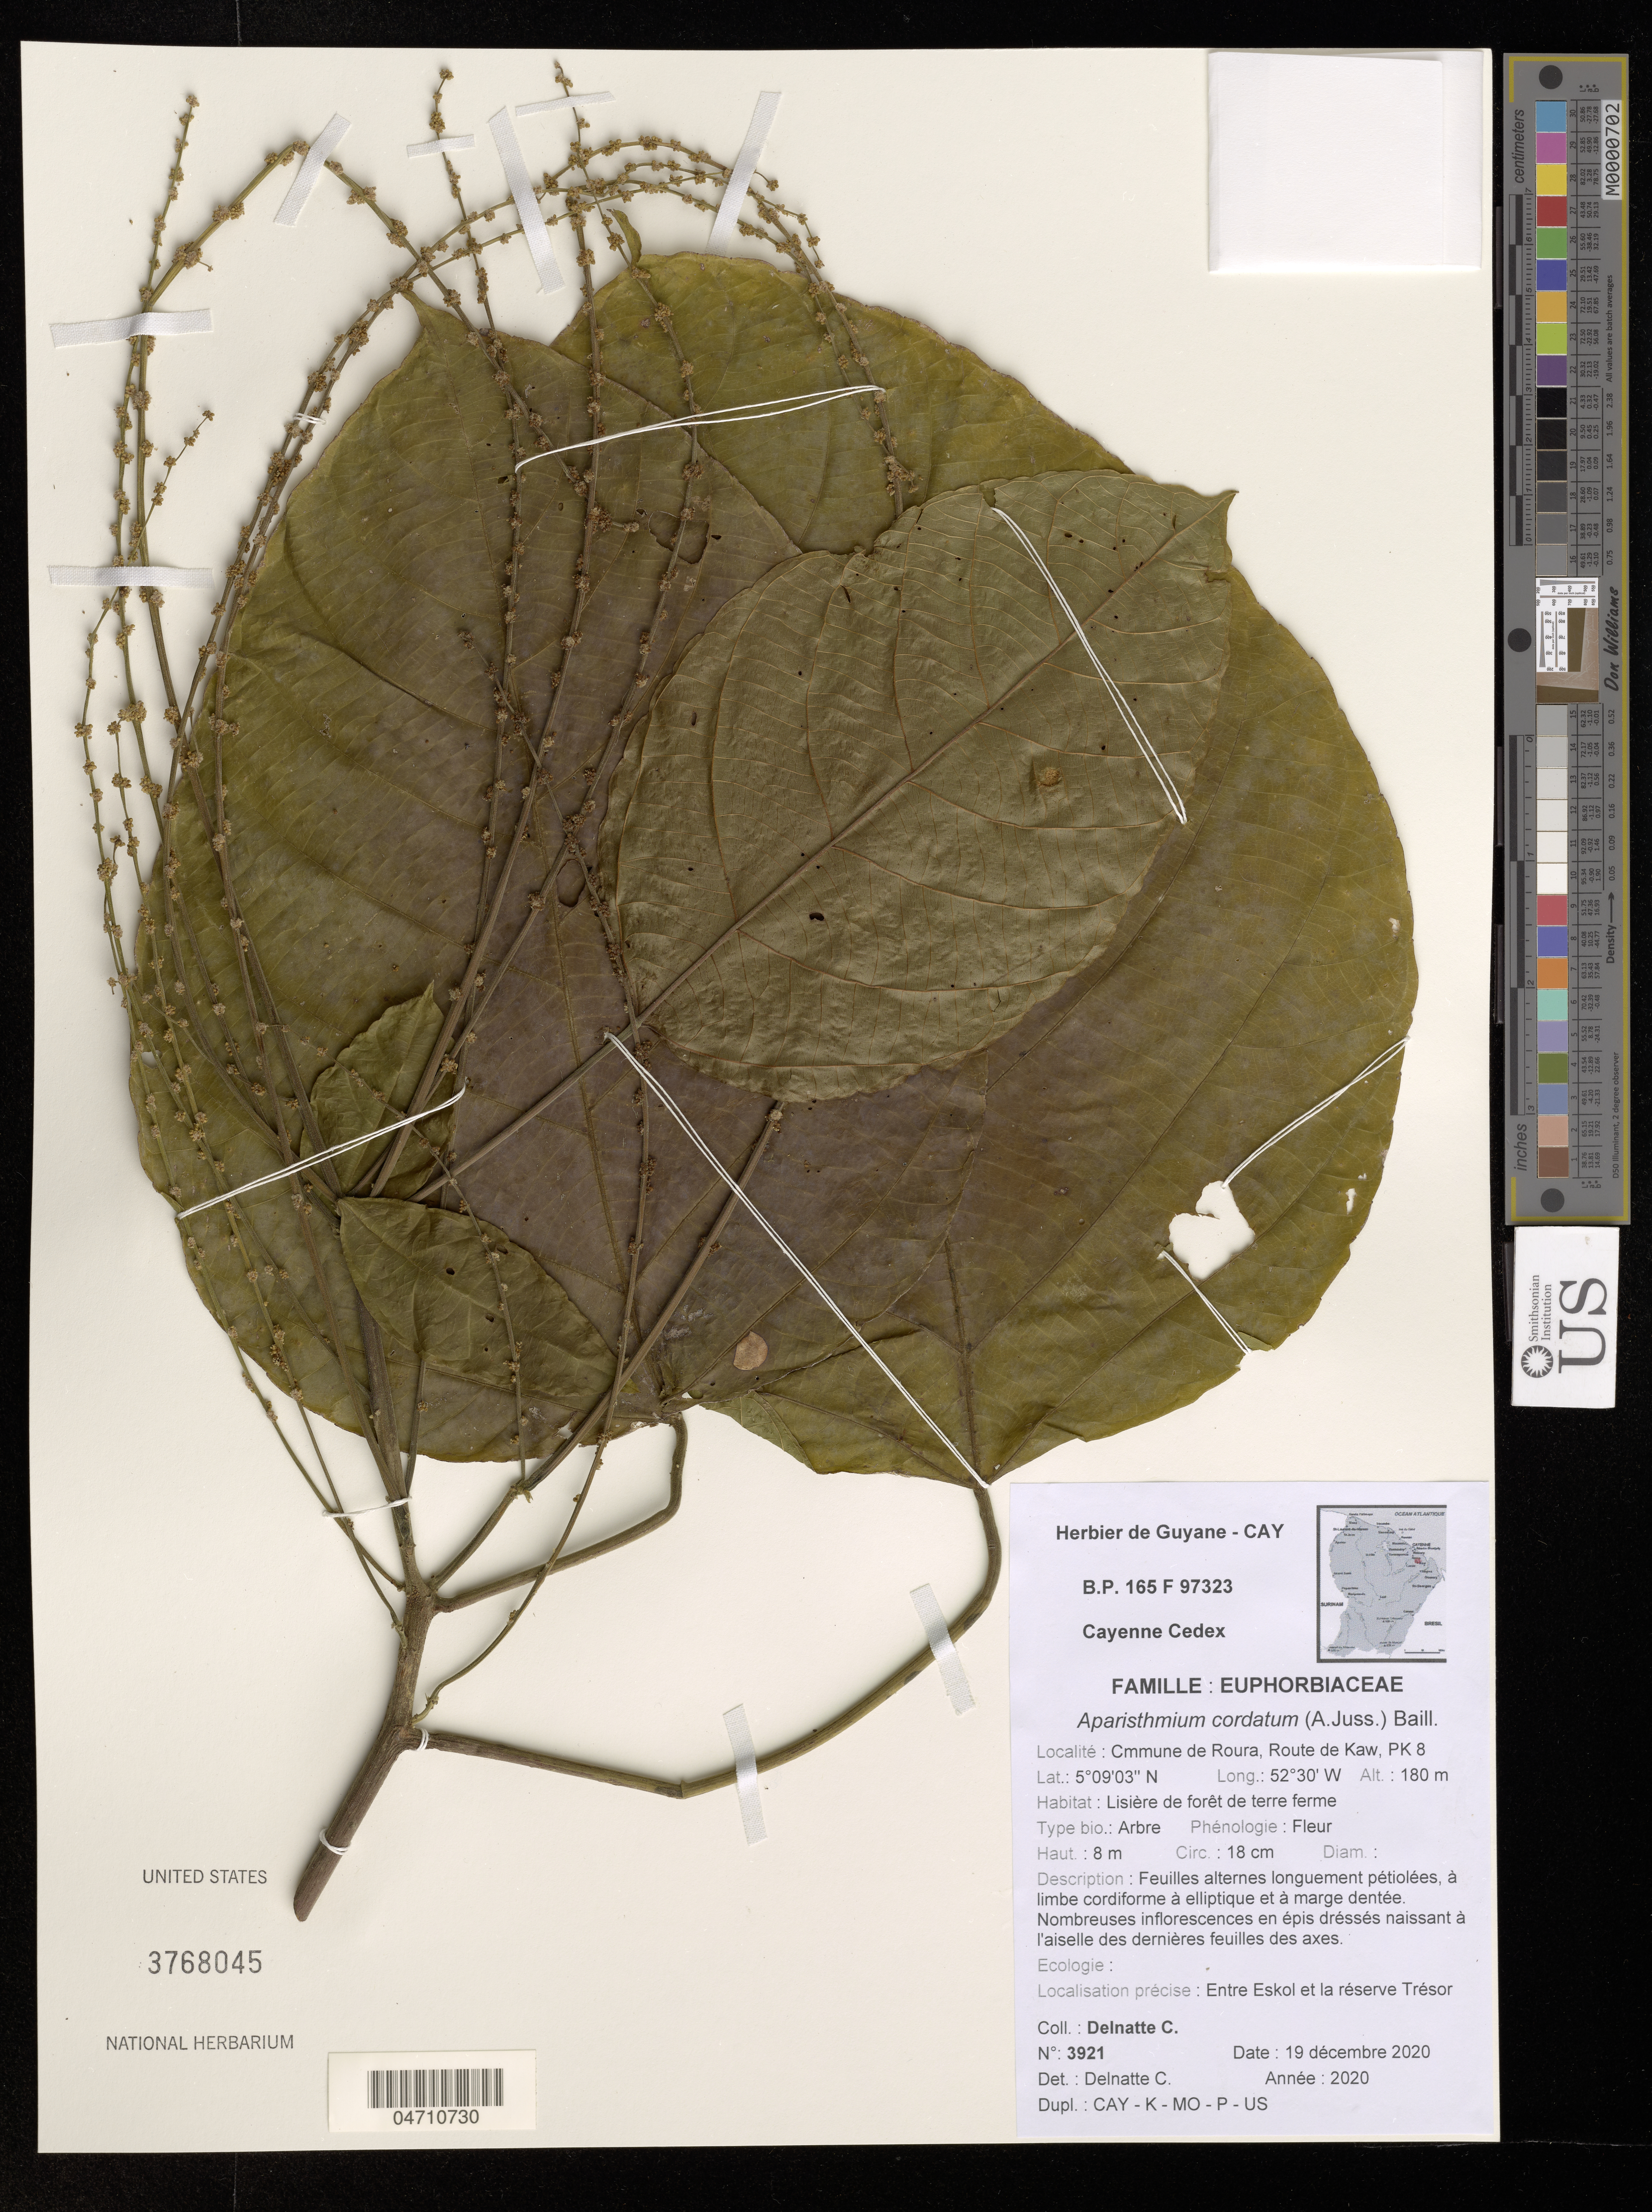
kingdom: Plantae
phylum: Tracheophyta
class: Magnoliopsida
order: Malpighiales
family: Euphorbiaceae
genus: Aparisthmium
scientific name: Aparisthmium cordatum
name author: (A. Juss.) Baill.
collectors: C. Delnatte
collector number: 3921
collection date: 2020-12-19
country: French Guiana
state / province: Cayenne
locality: Cmmune de Roura, Route de Kaw, PK 8. Entre Eskol et la réserve Trésor.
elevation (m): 180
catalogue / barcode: US 3768045